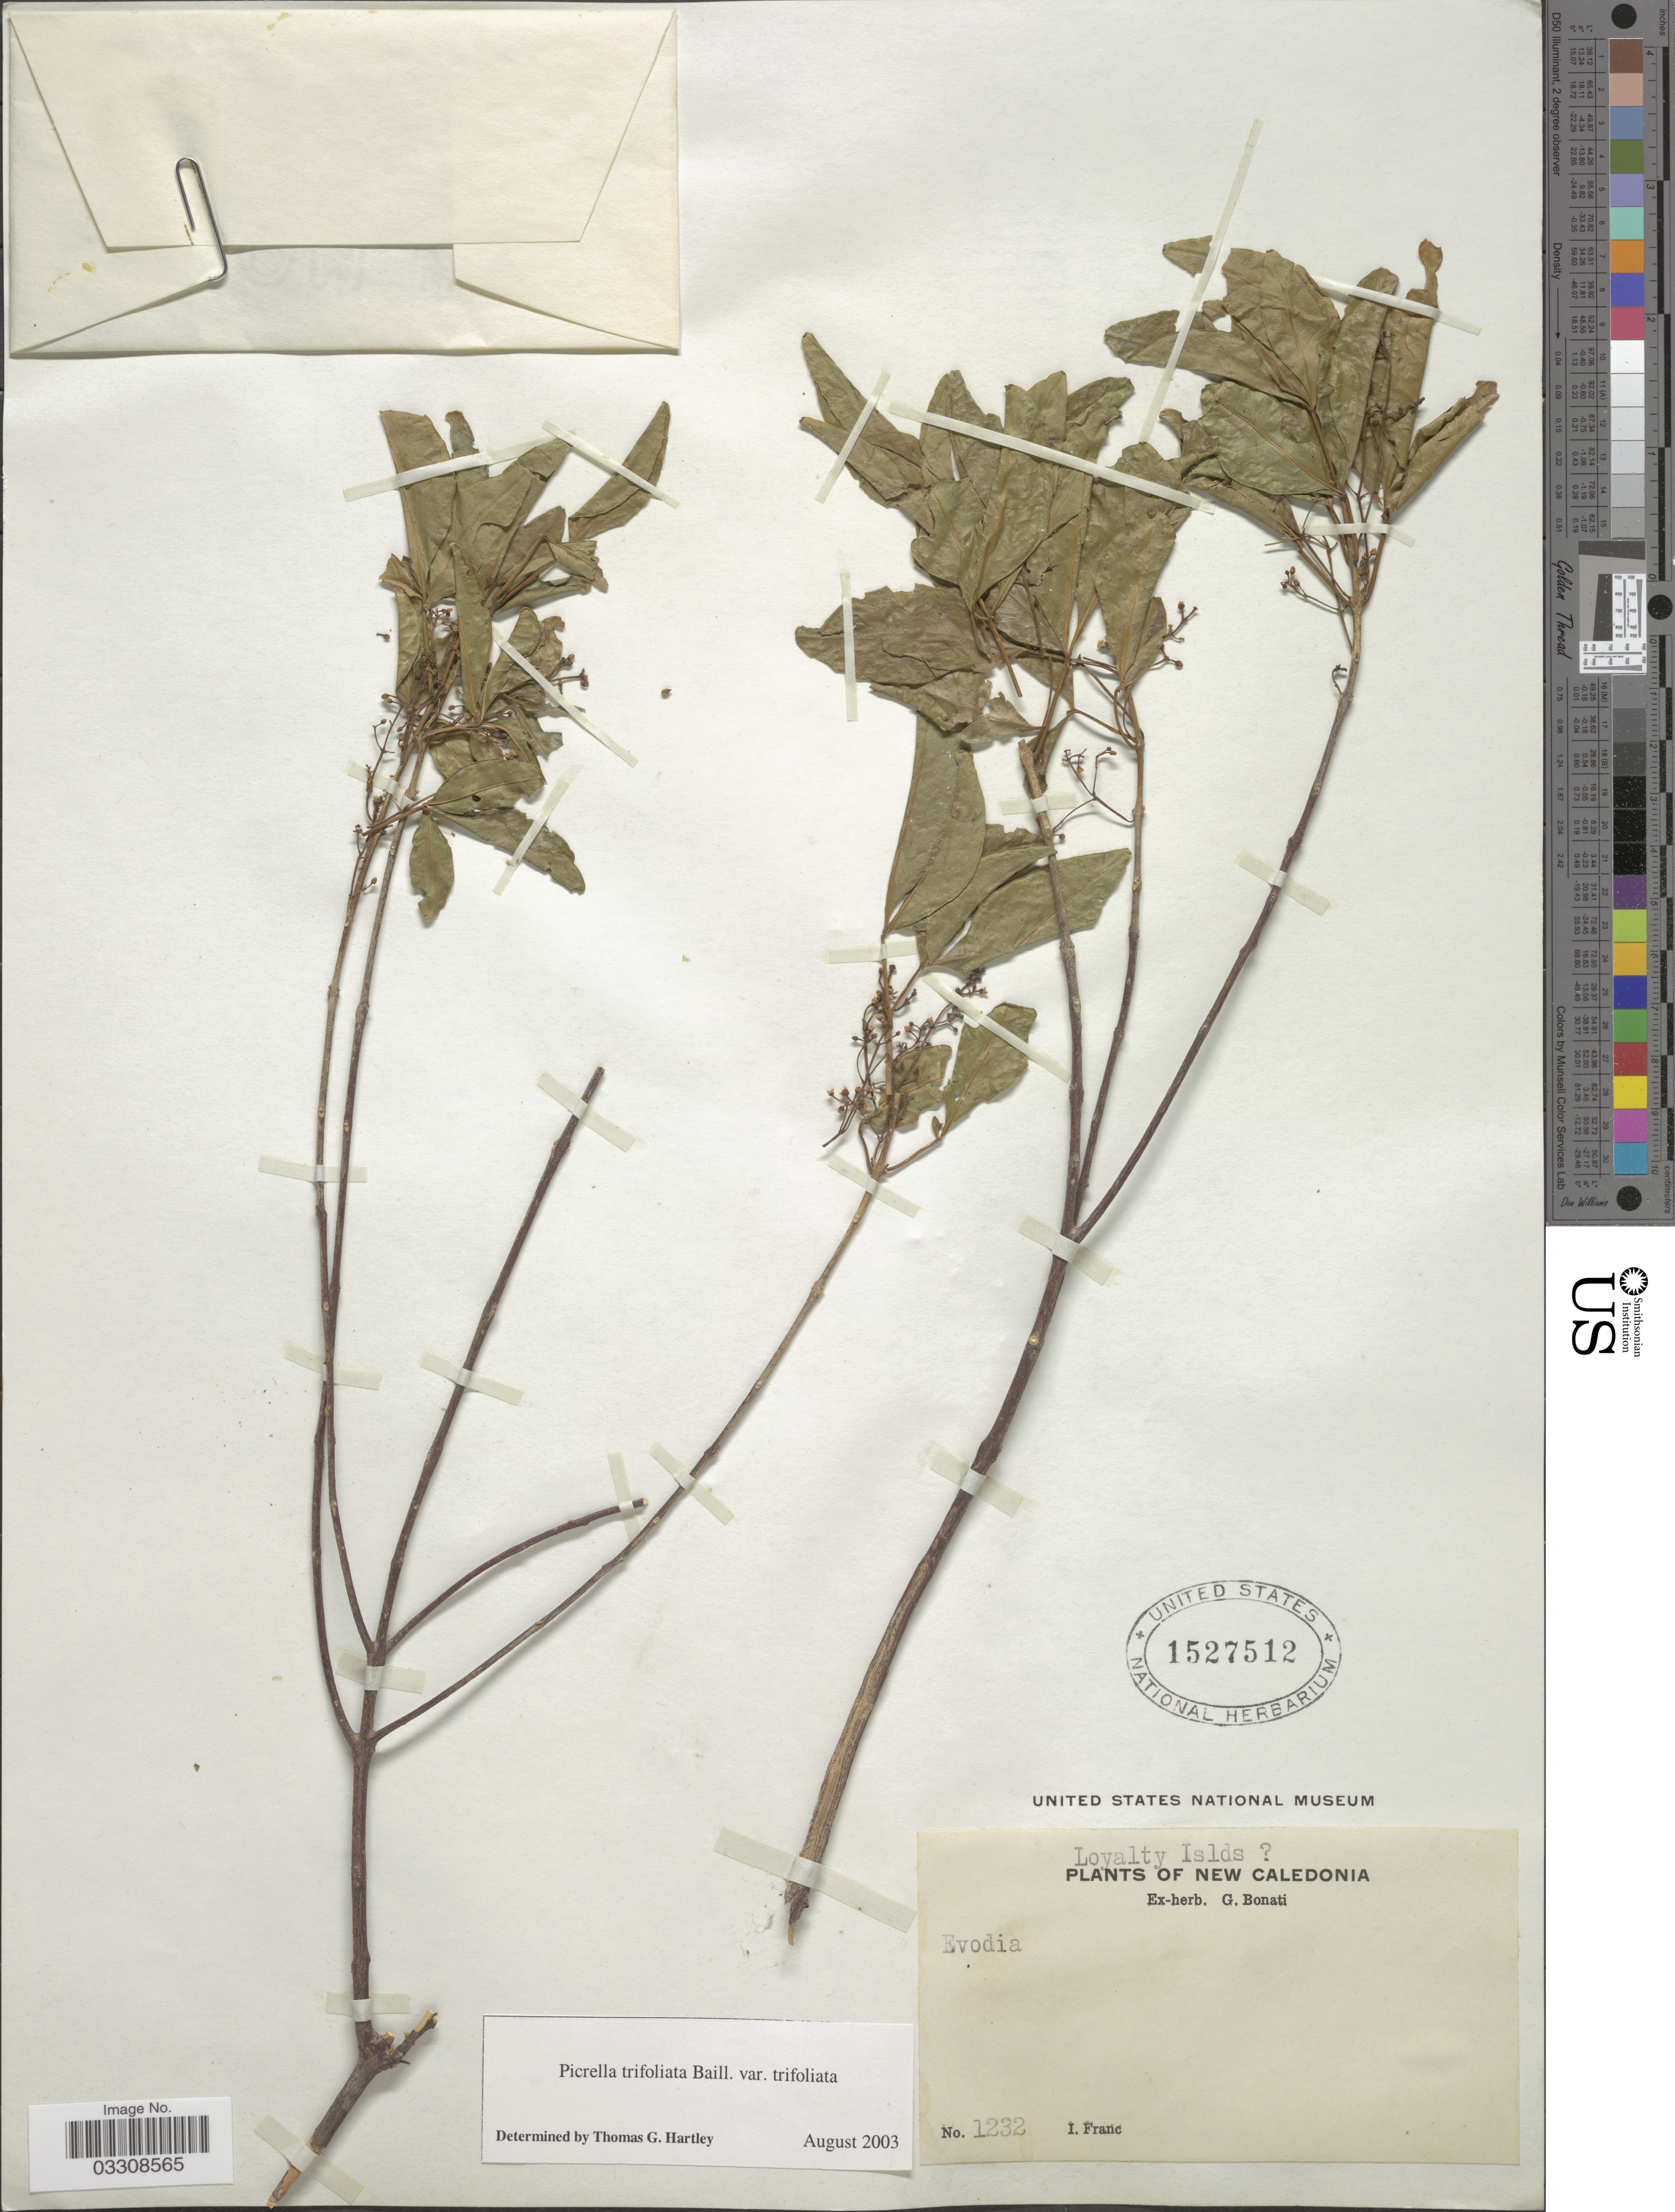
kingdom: Plantae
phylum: Tracheophyta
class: Magnoliopsida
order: Sapindales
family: Rutaceae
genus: Zieria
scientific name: Zieria trifoliata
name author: Loisel.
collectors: I. Franc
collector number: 1232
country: New Caledonia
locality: Loyalty Islds [unsure placement]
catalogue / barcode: US 1527512